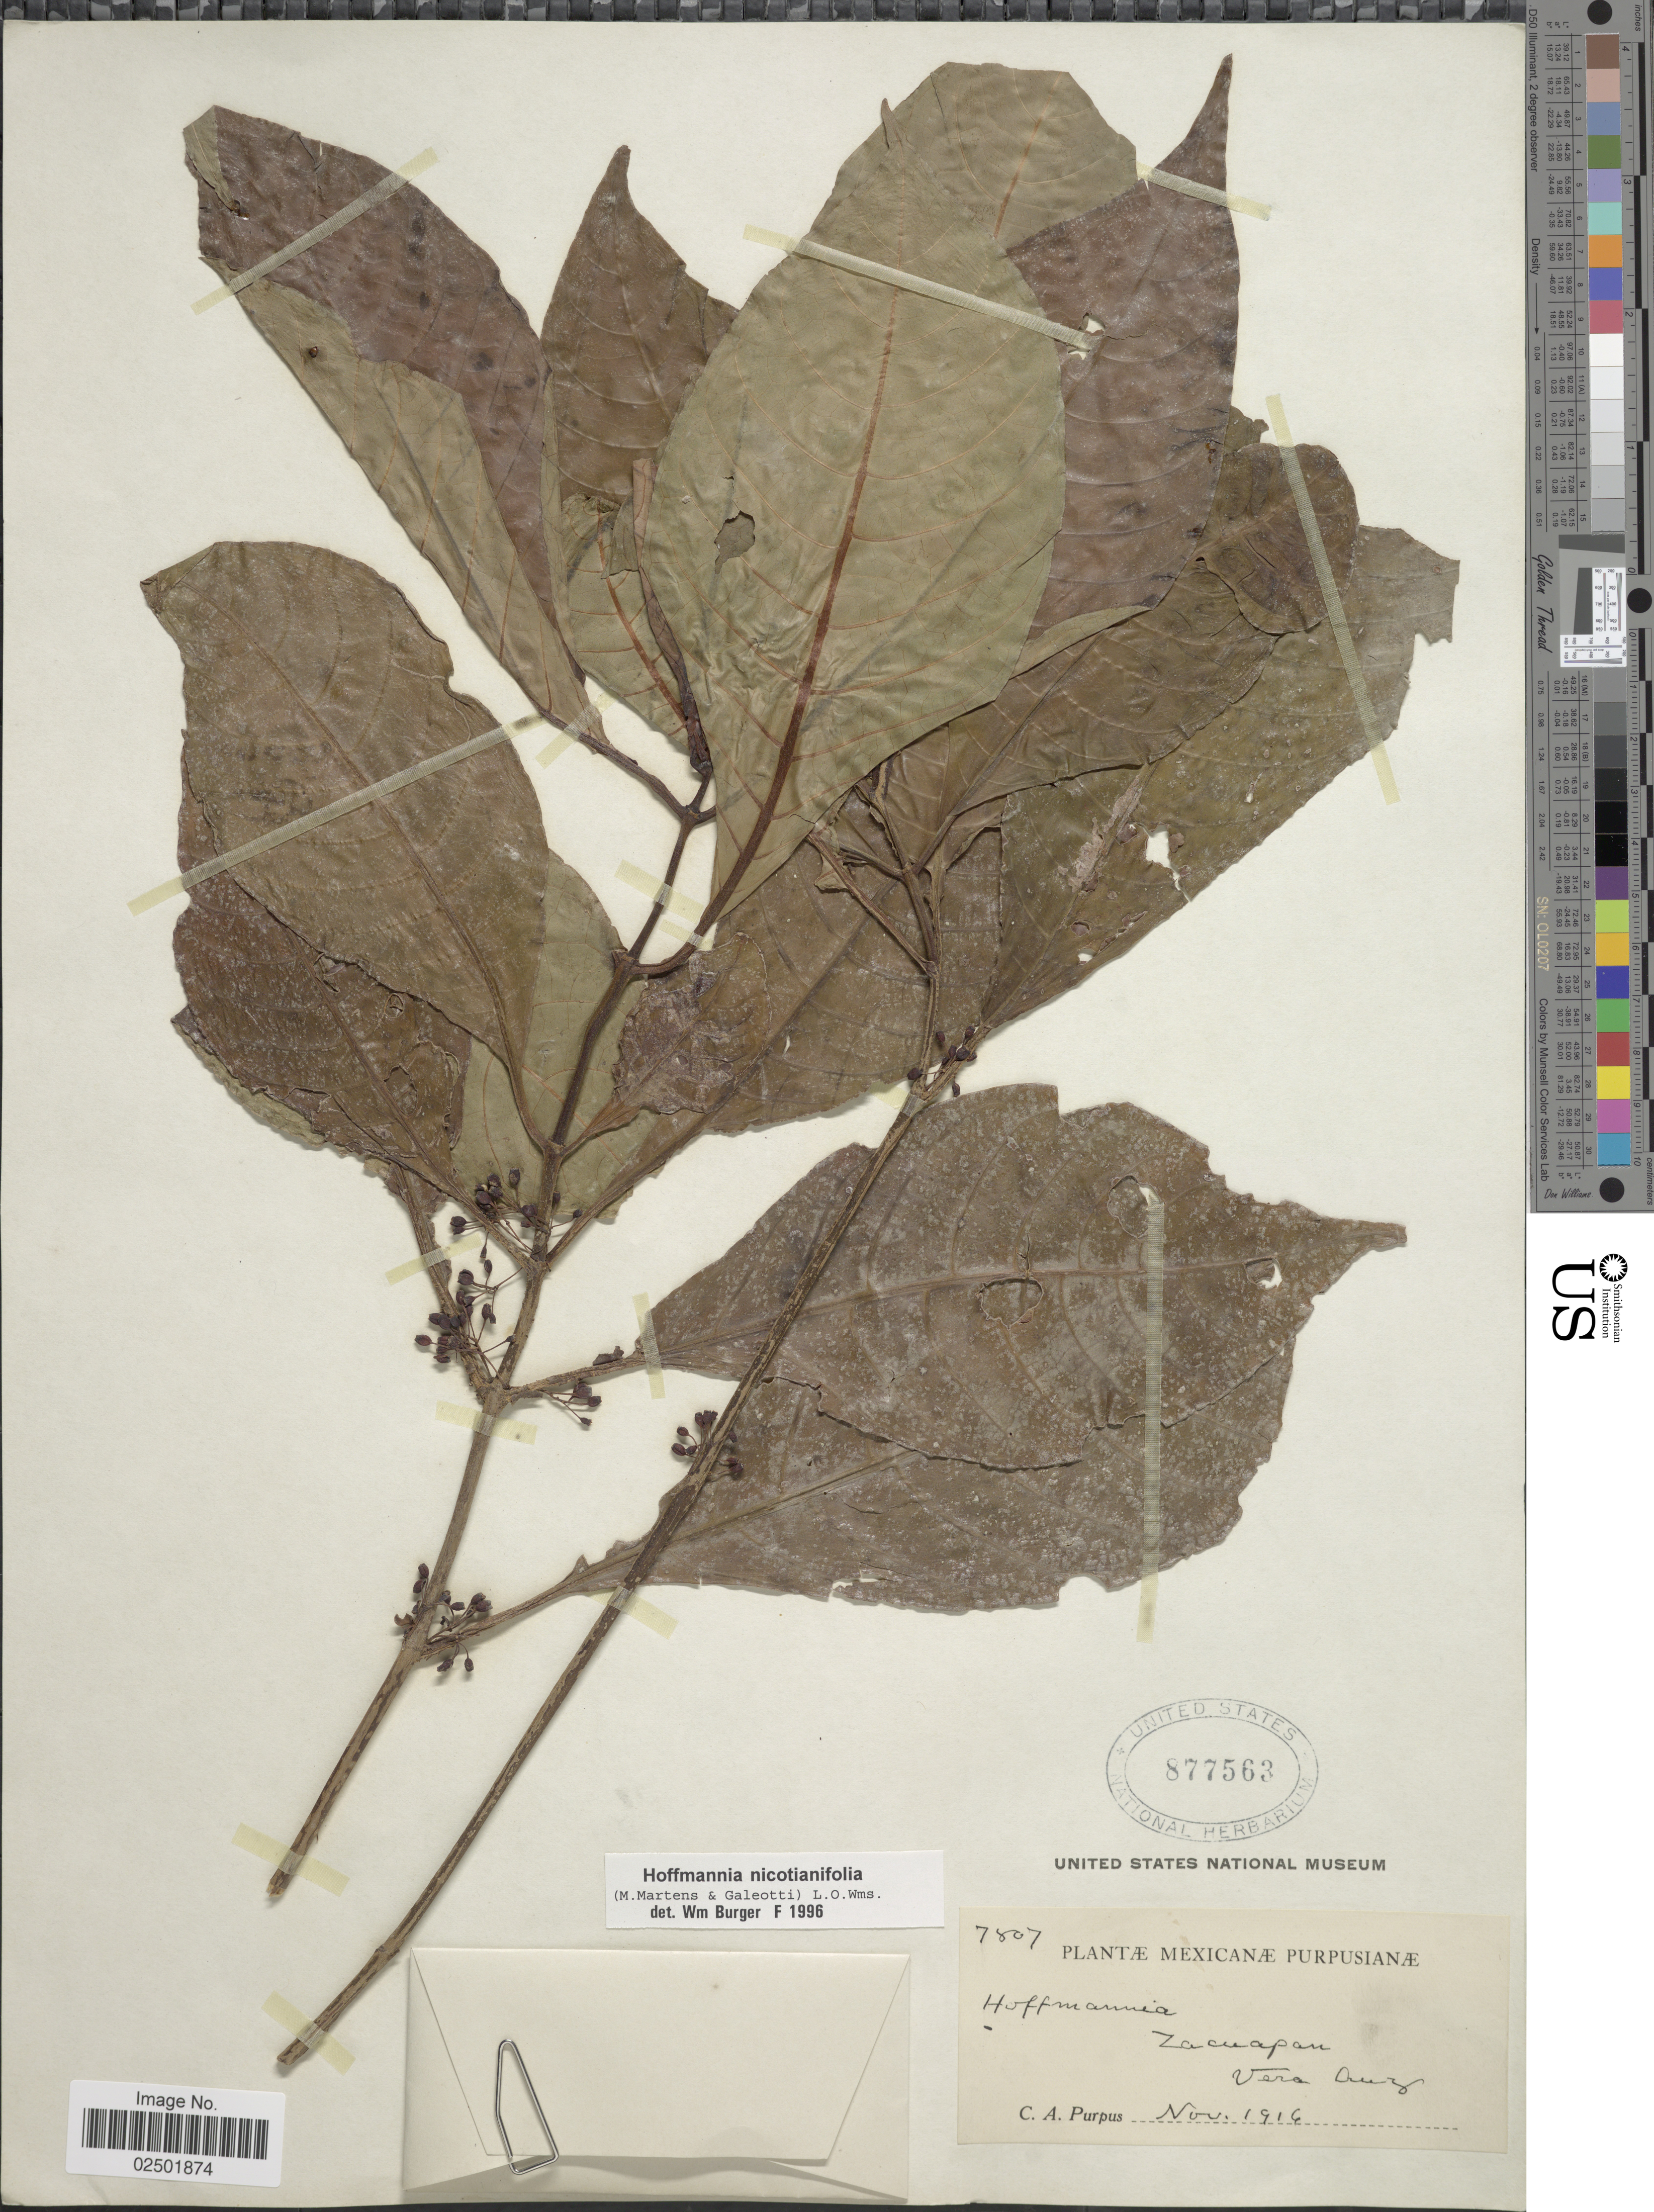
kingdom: Plantae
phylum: Tracheophyta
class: Magnoliopsida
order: Gentianales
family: Rubiaceae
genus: Hoffmannia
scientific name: Hoffmannia nicotianifolia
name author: (M. Martens & Galeoti) L.O. Williams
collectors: C. A. Purpus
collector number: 7807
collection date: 1916-11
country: Mexico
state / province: Veracruz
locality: Zacuapan, Vera Cruz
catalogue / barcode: US 877563